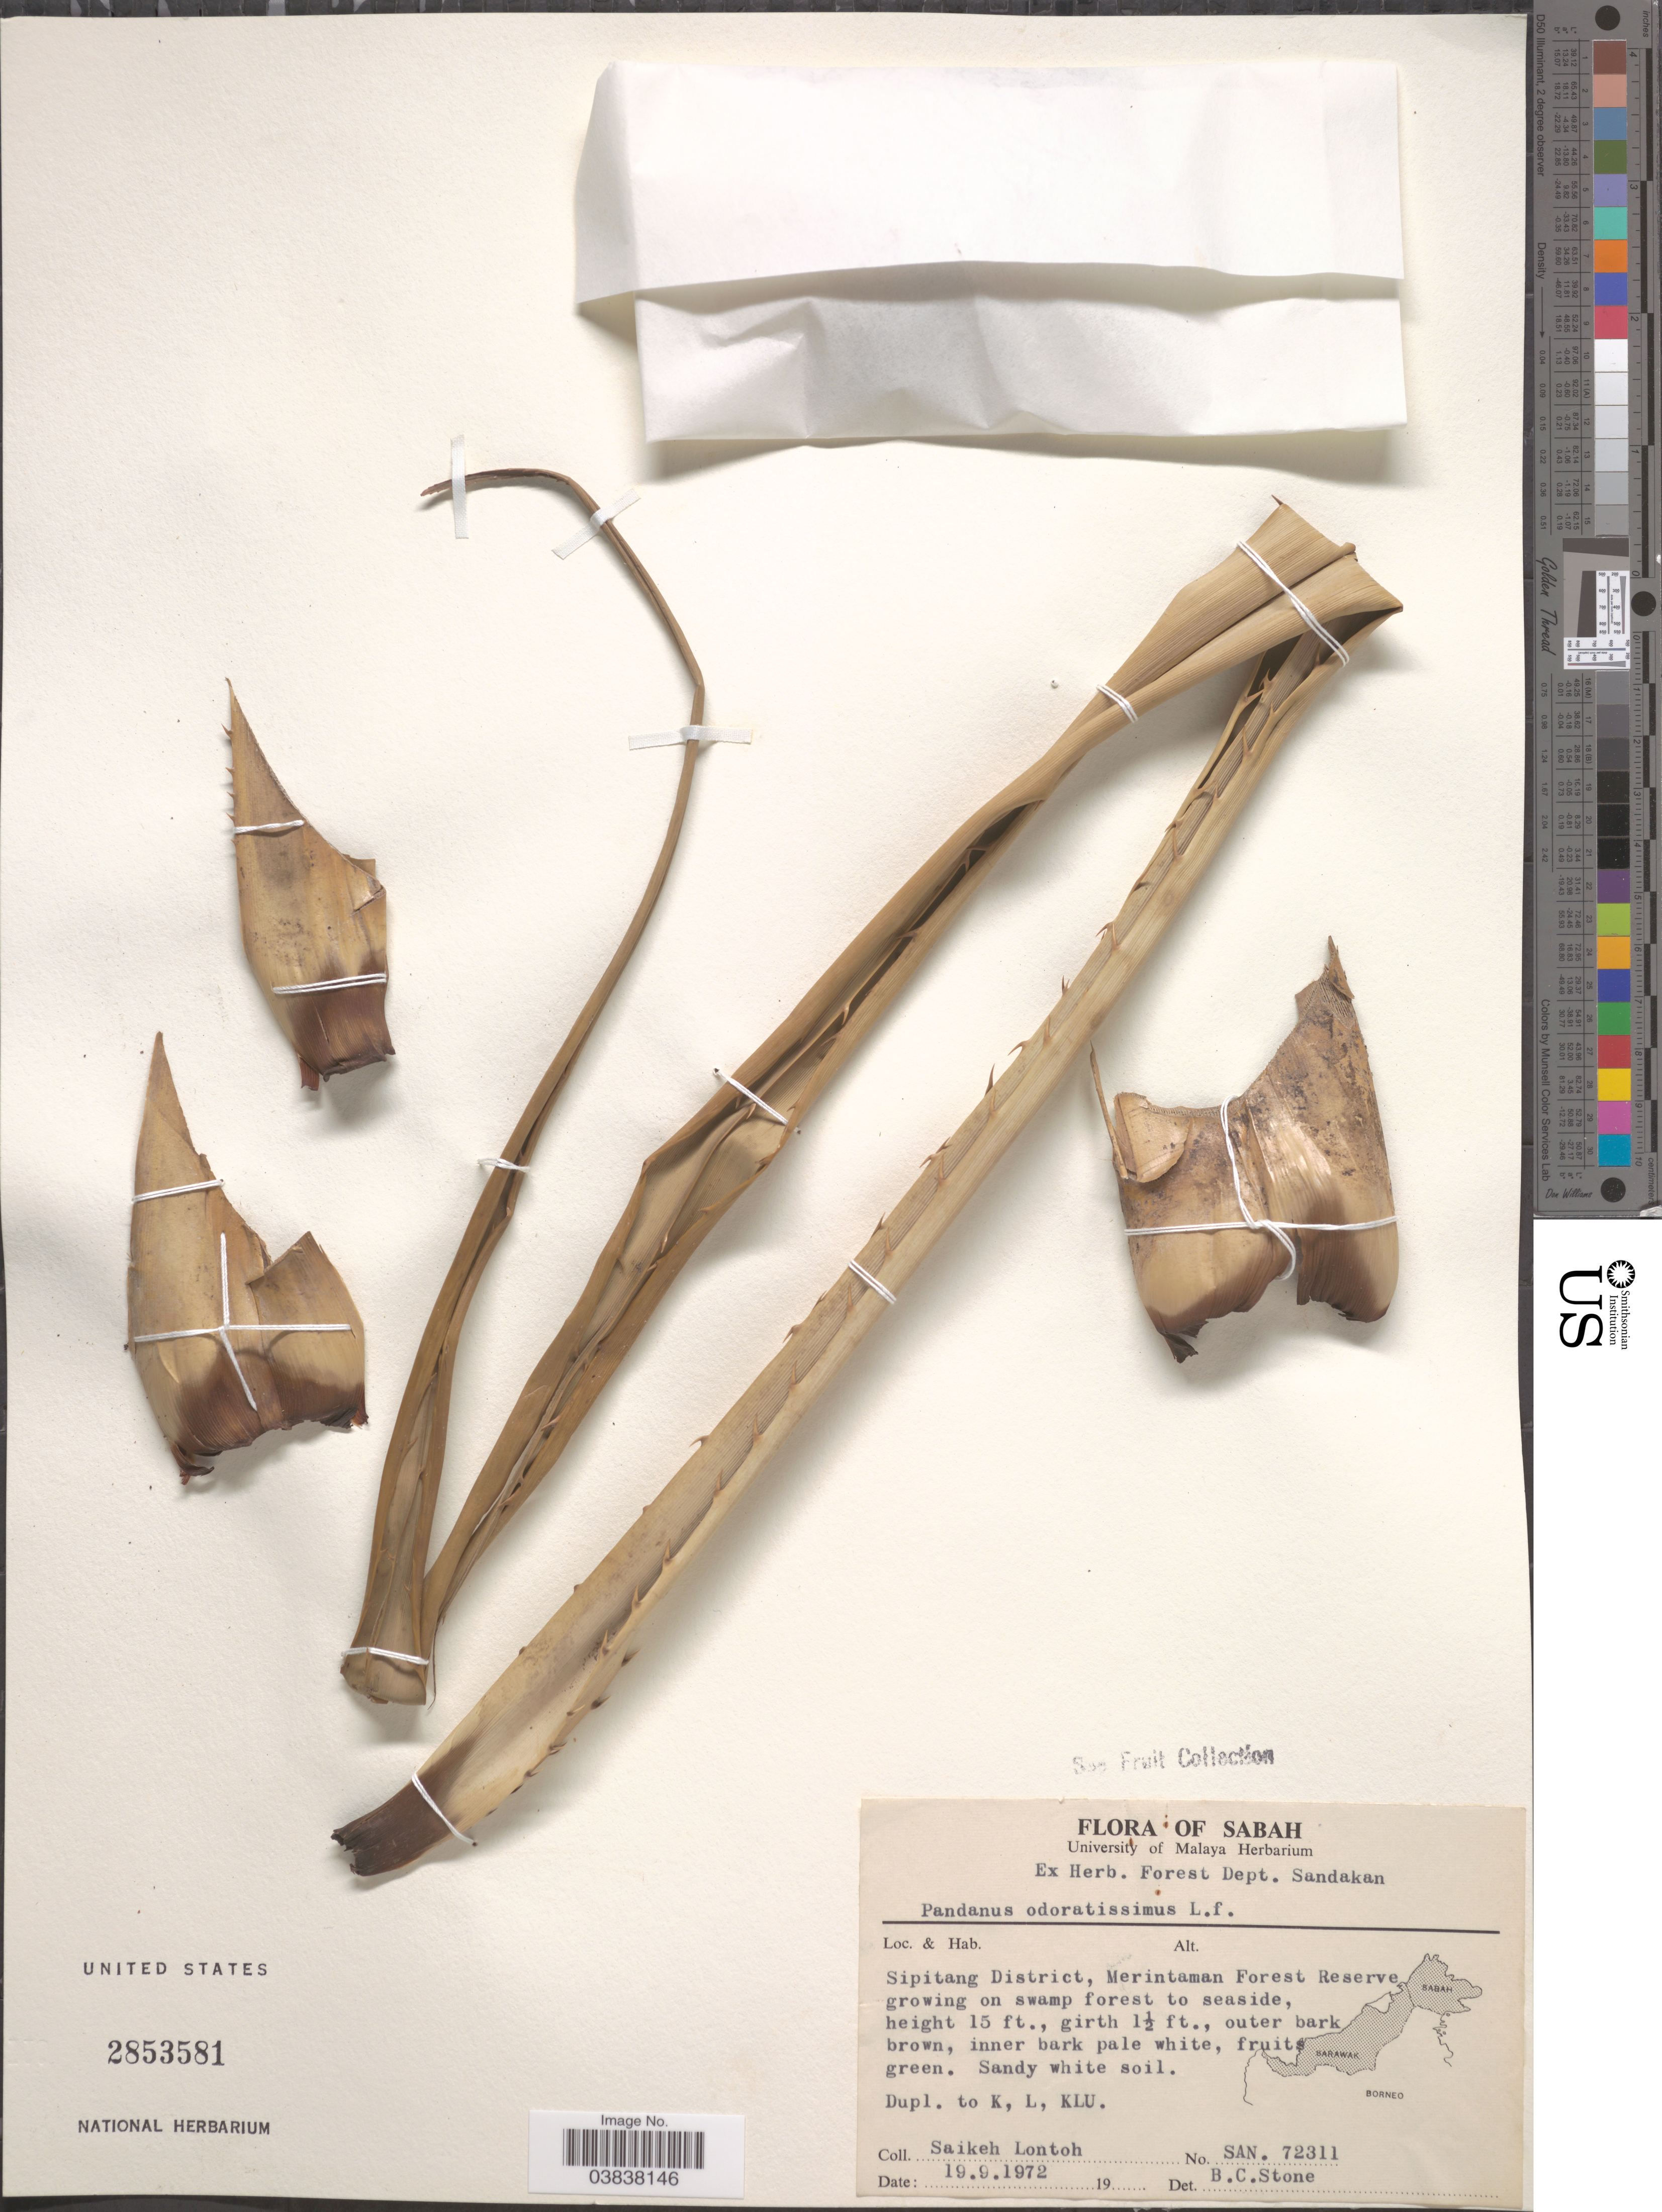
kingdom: Plantae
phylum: Tracheophyta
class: Liliopsida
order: Pandanales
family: Pandanaceae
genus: Pandanus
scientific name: Pandanus odoratissimus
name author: L. f.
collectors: S. Lontoh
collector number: SAN72311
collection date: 1972-09-19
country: Malaysia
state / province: Sabah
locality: Sipitang District, Merintaman Forest Reserve, to seaside.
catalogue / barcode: US 2853581